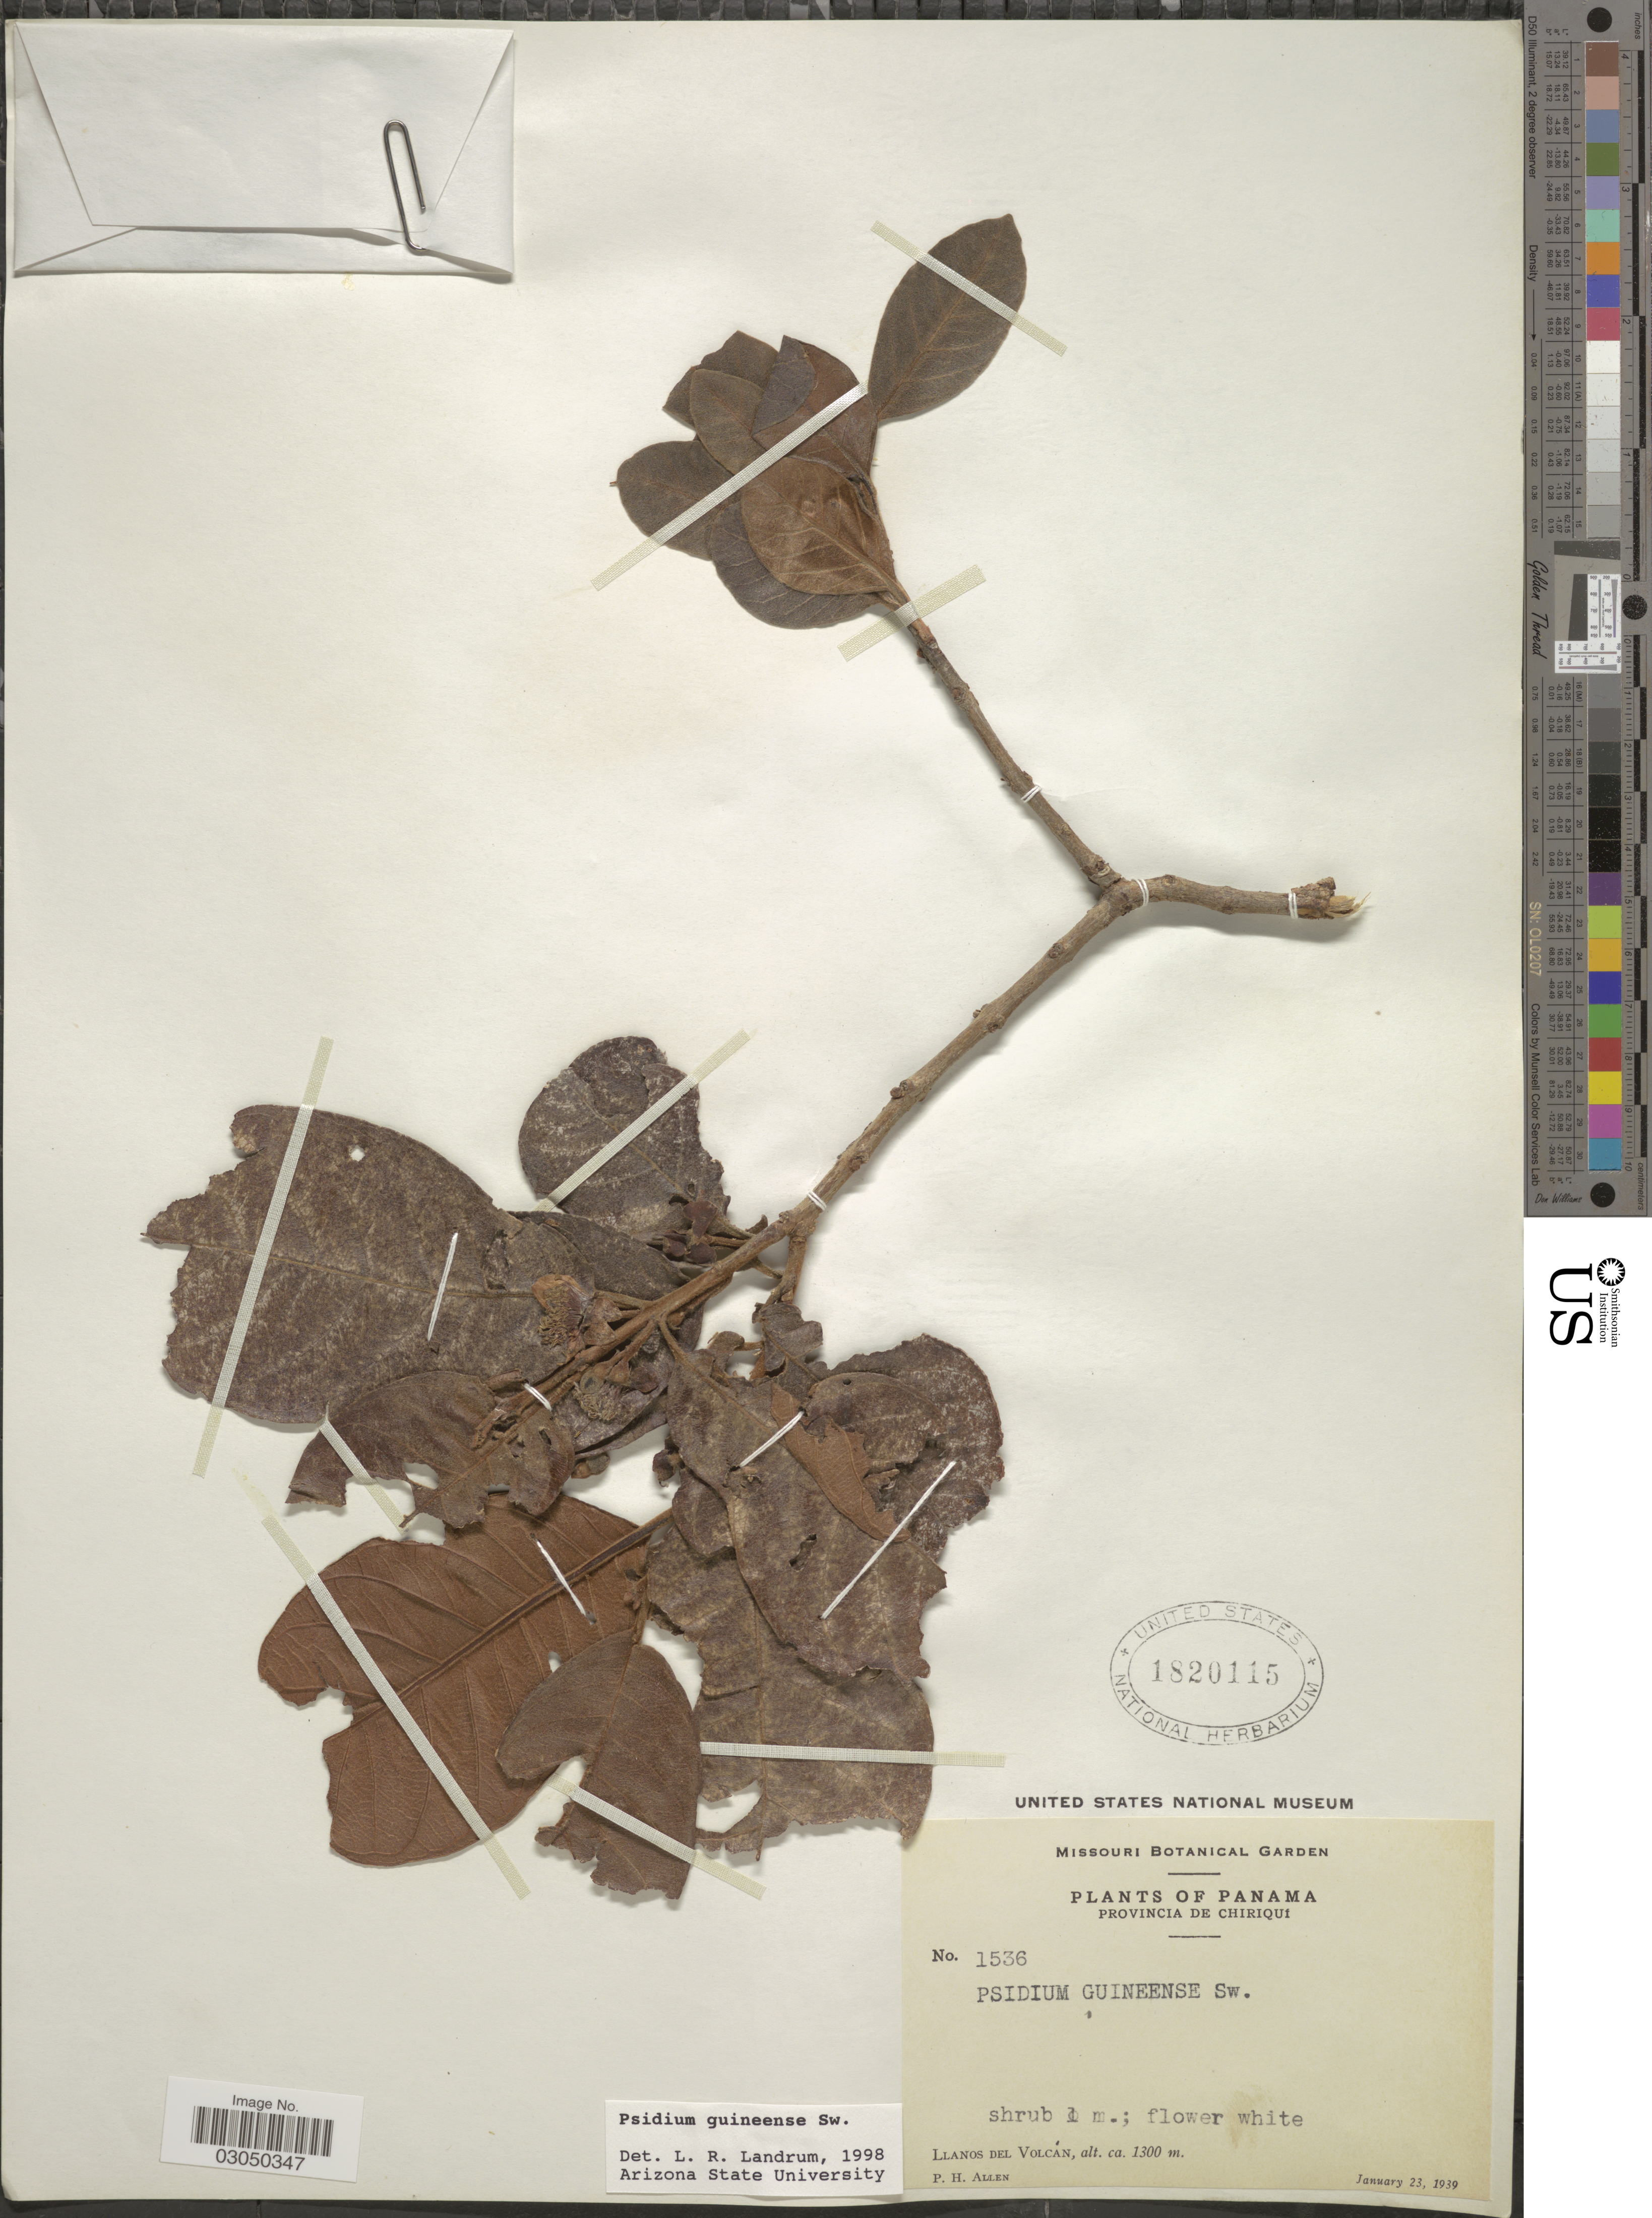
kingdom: Plantae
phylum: Tracheophyta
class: Magnoliopsida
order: Myrtales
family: Myrtaceae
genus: Psidium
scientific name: Psidium guineense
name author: Sw.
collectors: P. H. Allen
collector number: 1536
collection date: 1939-01-23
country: Panama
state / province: Chiriqui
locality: Provincia de Chiriqui. Llanos del Volcán.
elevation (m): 1300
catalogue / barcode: US 1820115